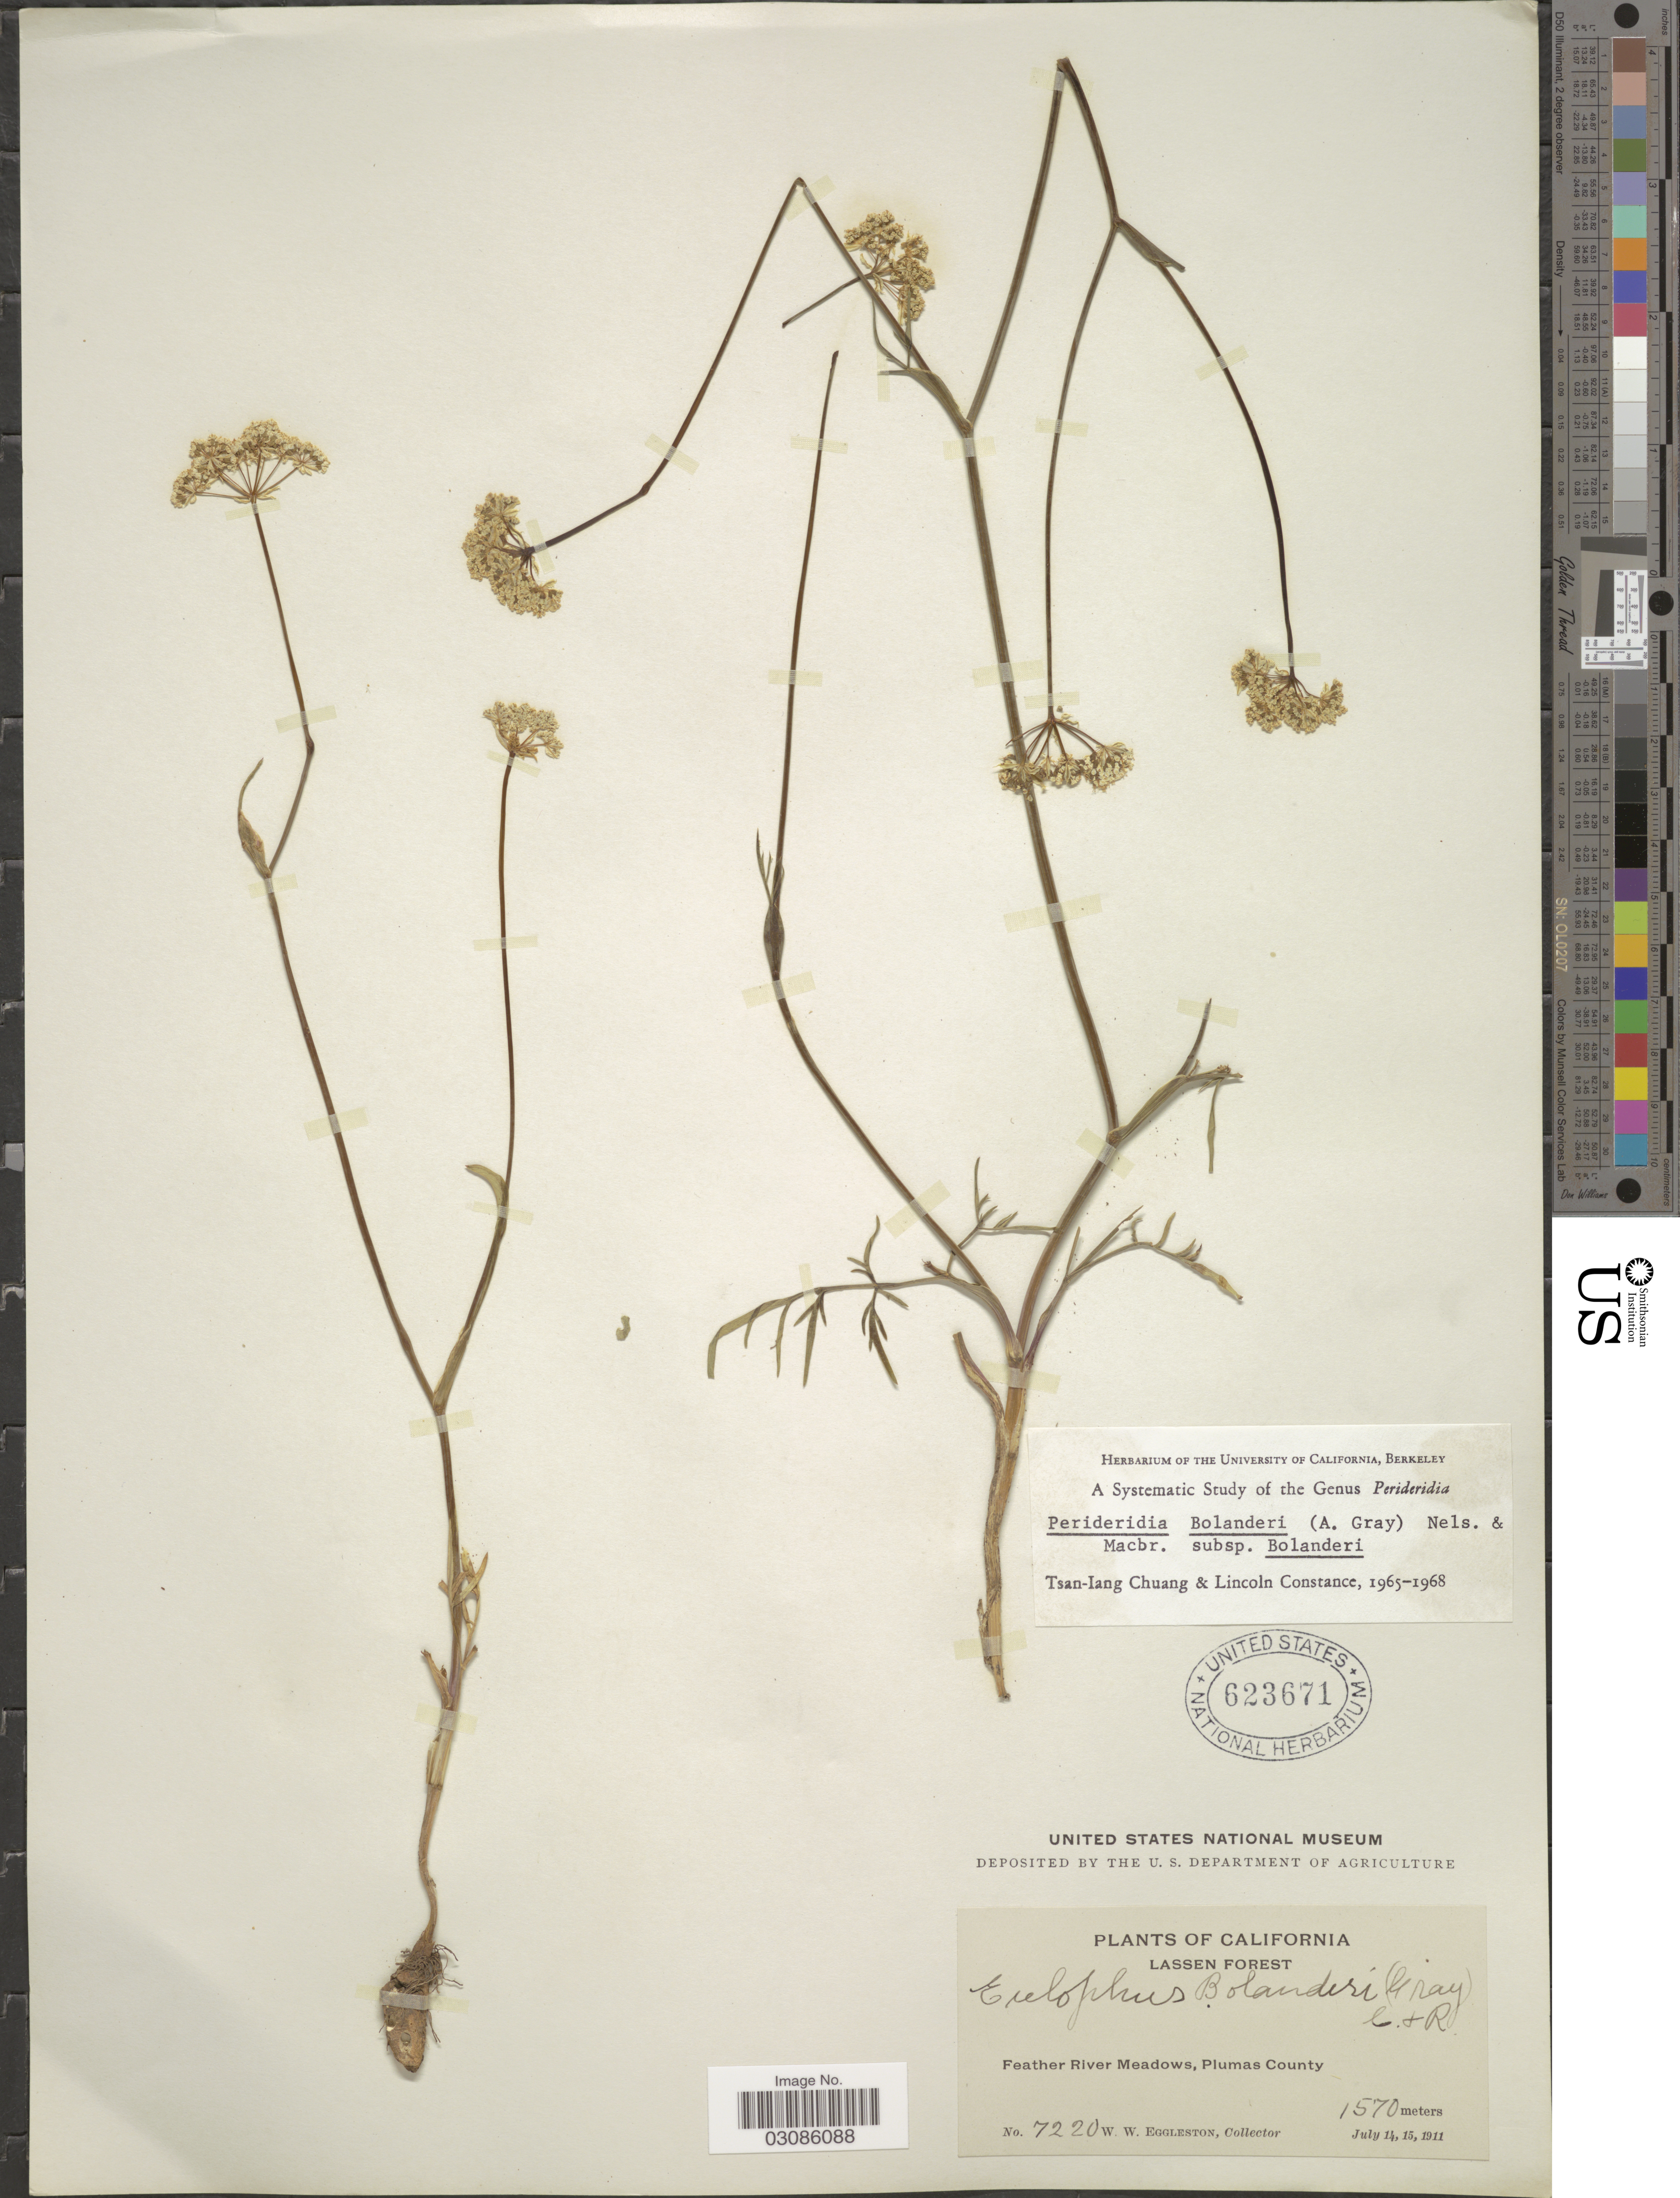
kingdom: Plantae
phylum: Tracheophyta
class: Magnoliopsida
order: Apiales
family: Apiaceae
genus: Perideridia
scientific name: Perideridia bolanderi subsp. bolanderi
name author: (A. Gray) A. Nelson & J.F. Macbr.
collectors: W. W. Eggleston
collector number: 7220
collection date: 1911-07-14/1911-07-15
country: United States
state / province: California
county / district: Plumas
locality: Lassen Forest, Feather River Meadows, Plumas County.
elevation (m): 1570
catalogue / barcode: US 623671